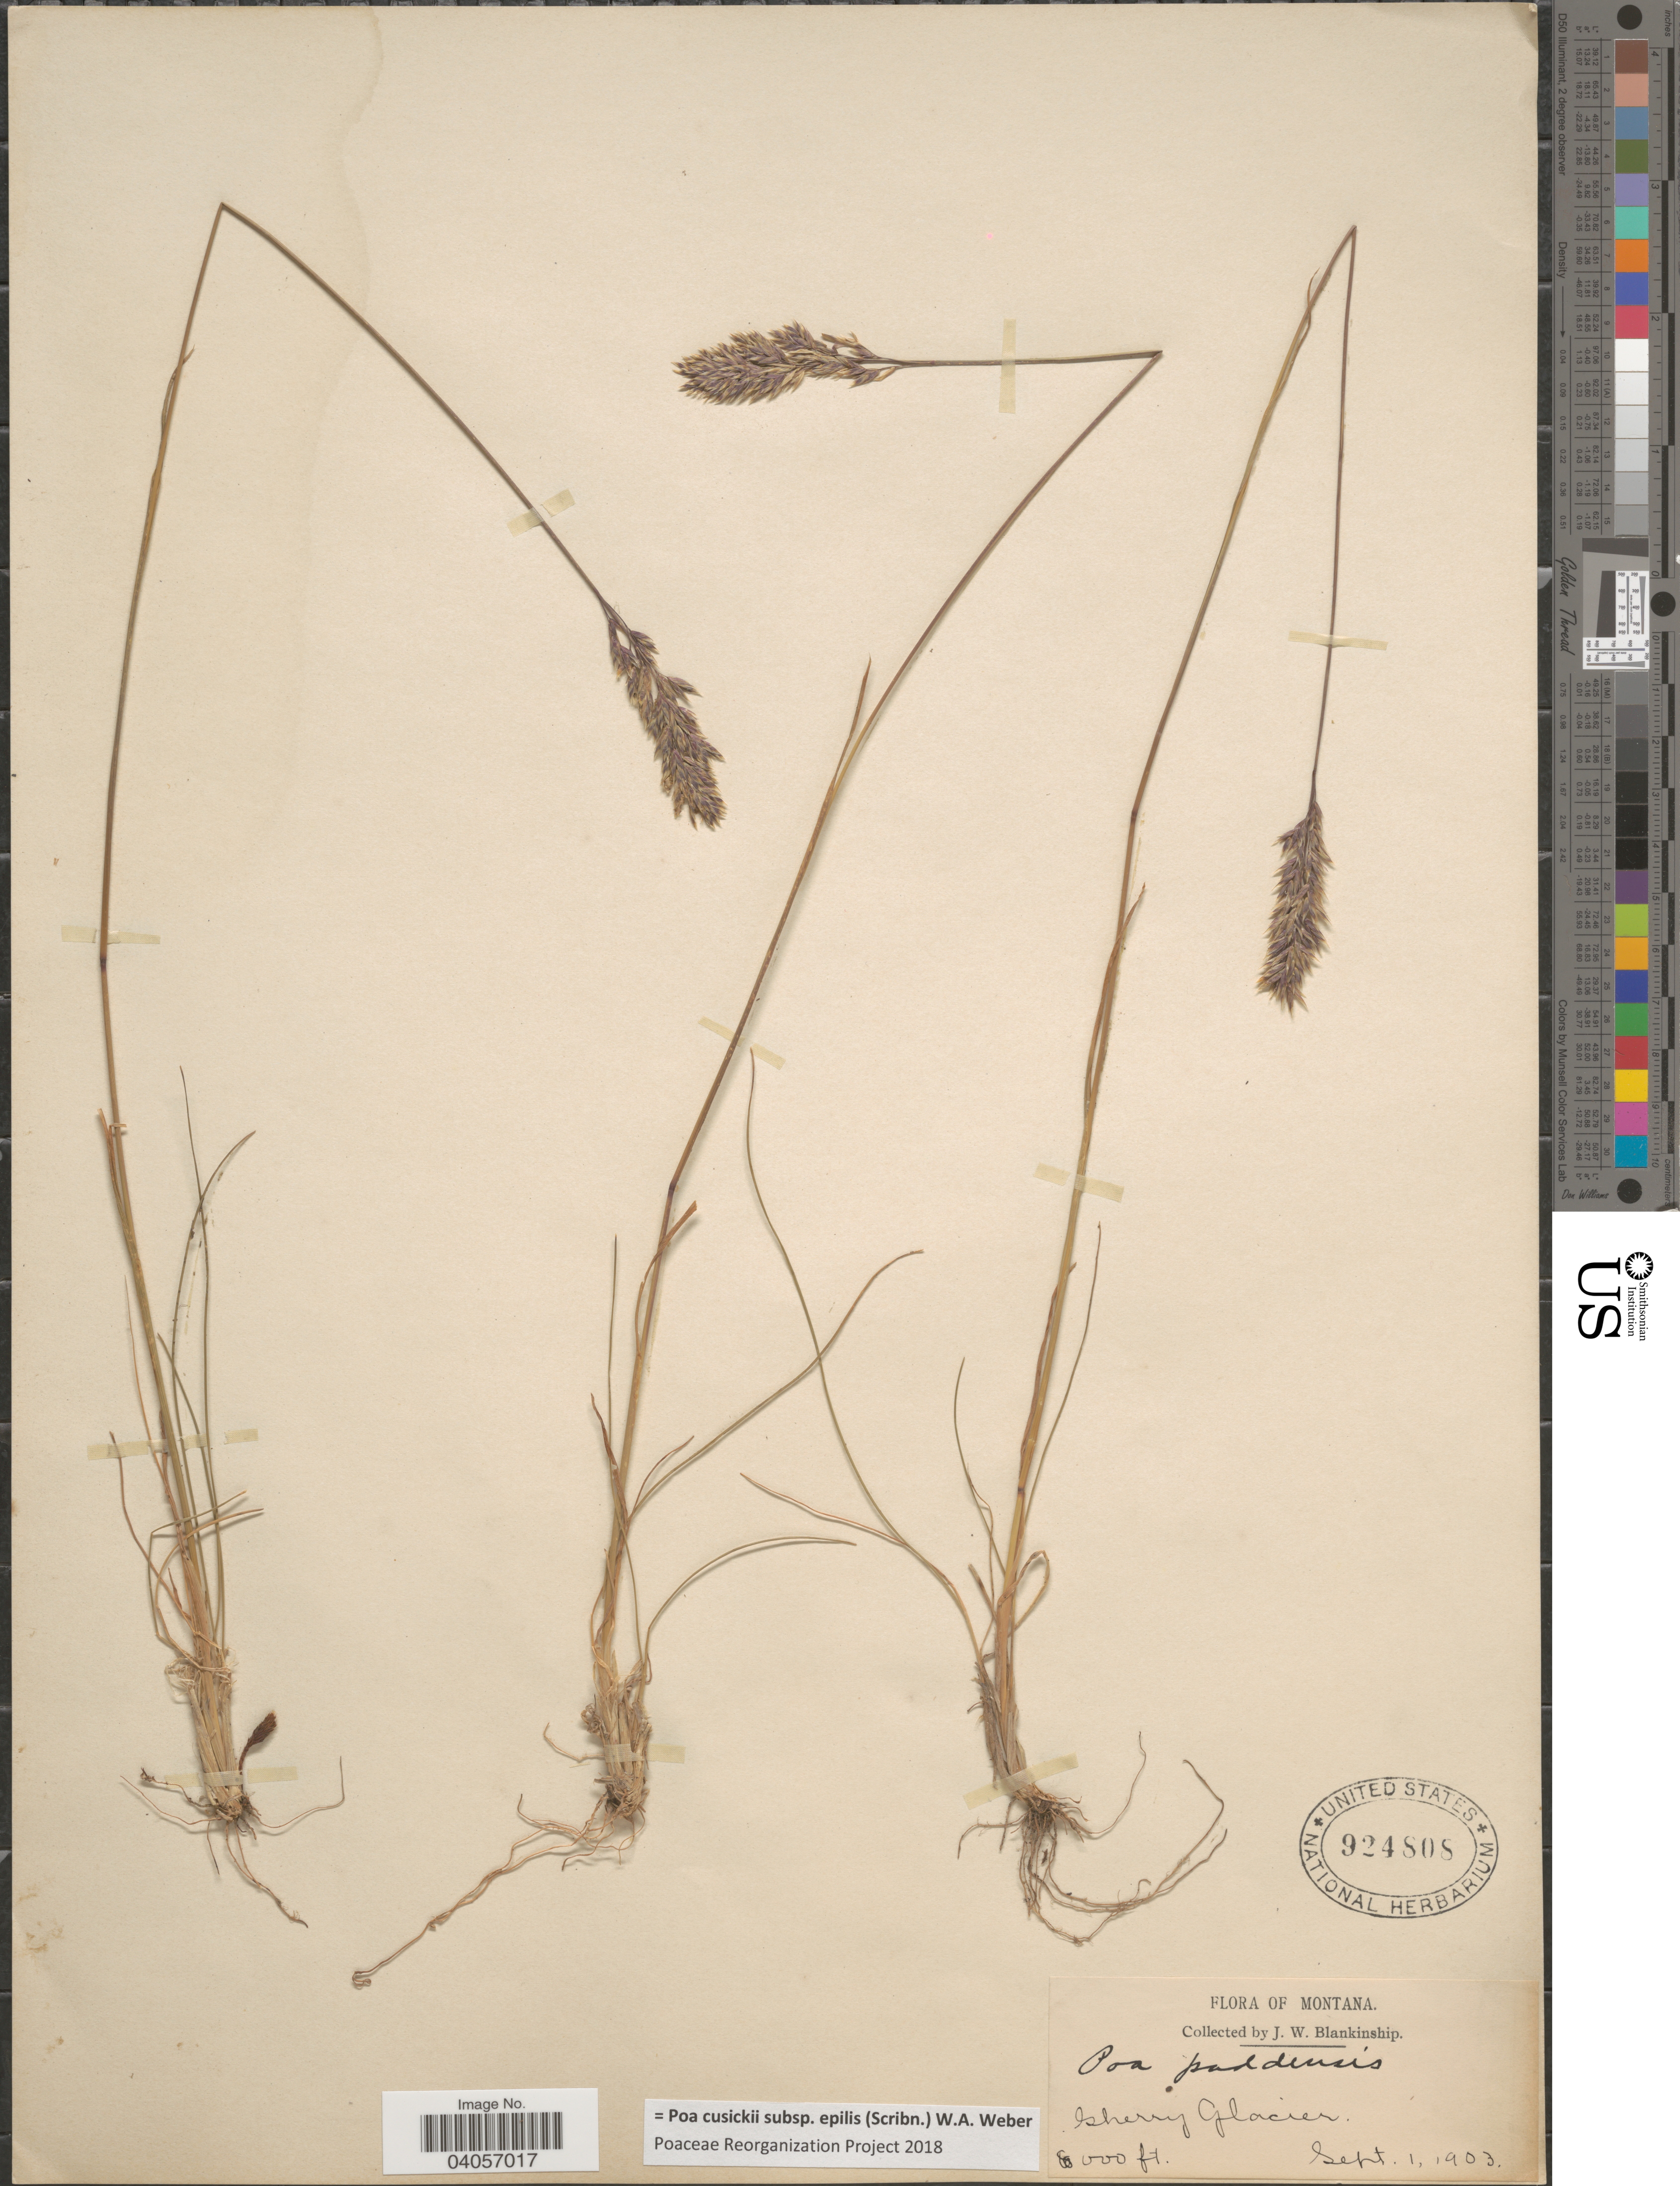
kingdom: Plantae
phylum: Tracheophyta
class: Liliopsida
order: Poales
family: Poaceae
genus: Poa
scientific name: Poa cusickii subsp. epilis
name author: (Scribn.) W.A. Weber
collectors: J. W. Blankinship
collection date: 1903-09-01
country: United States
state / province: Montana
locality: Sherry Glacier.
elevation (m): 2438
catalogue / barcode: US 924808